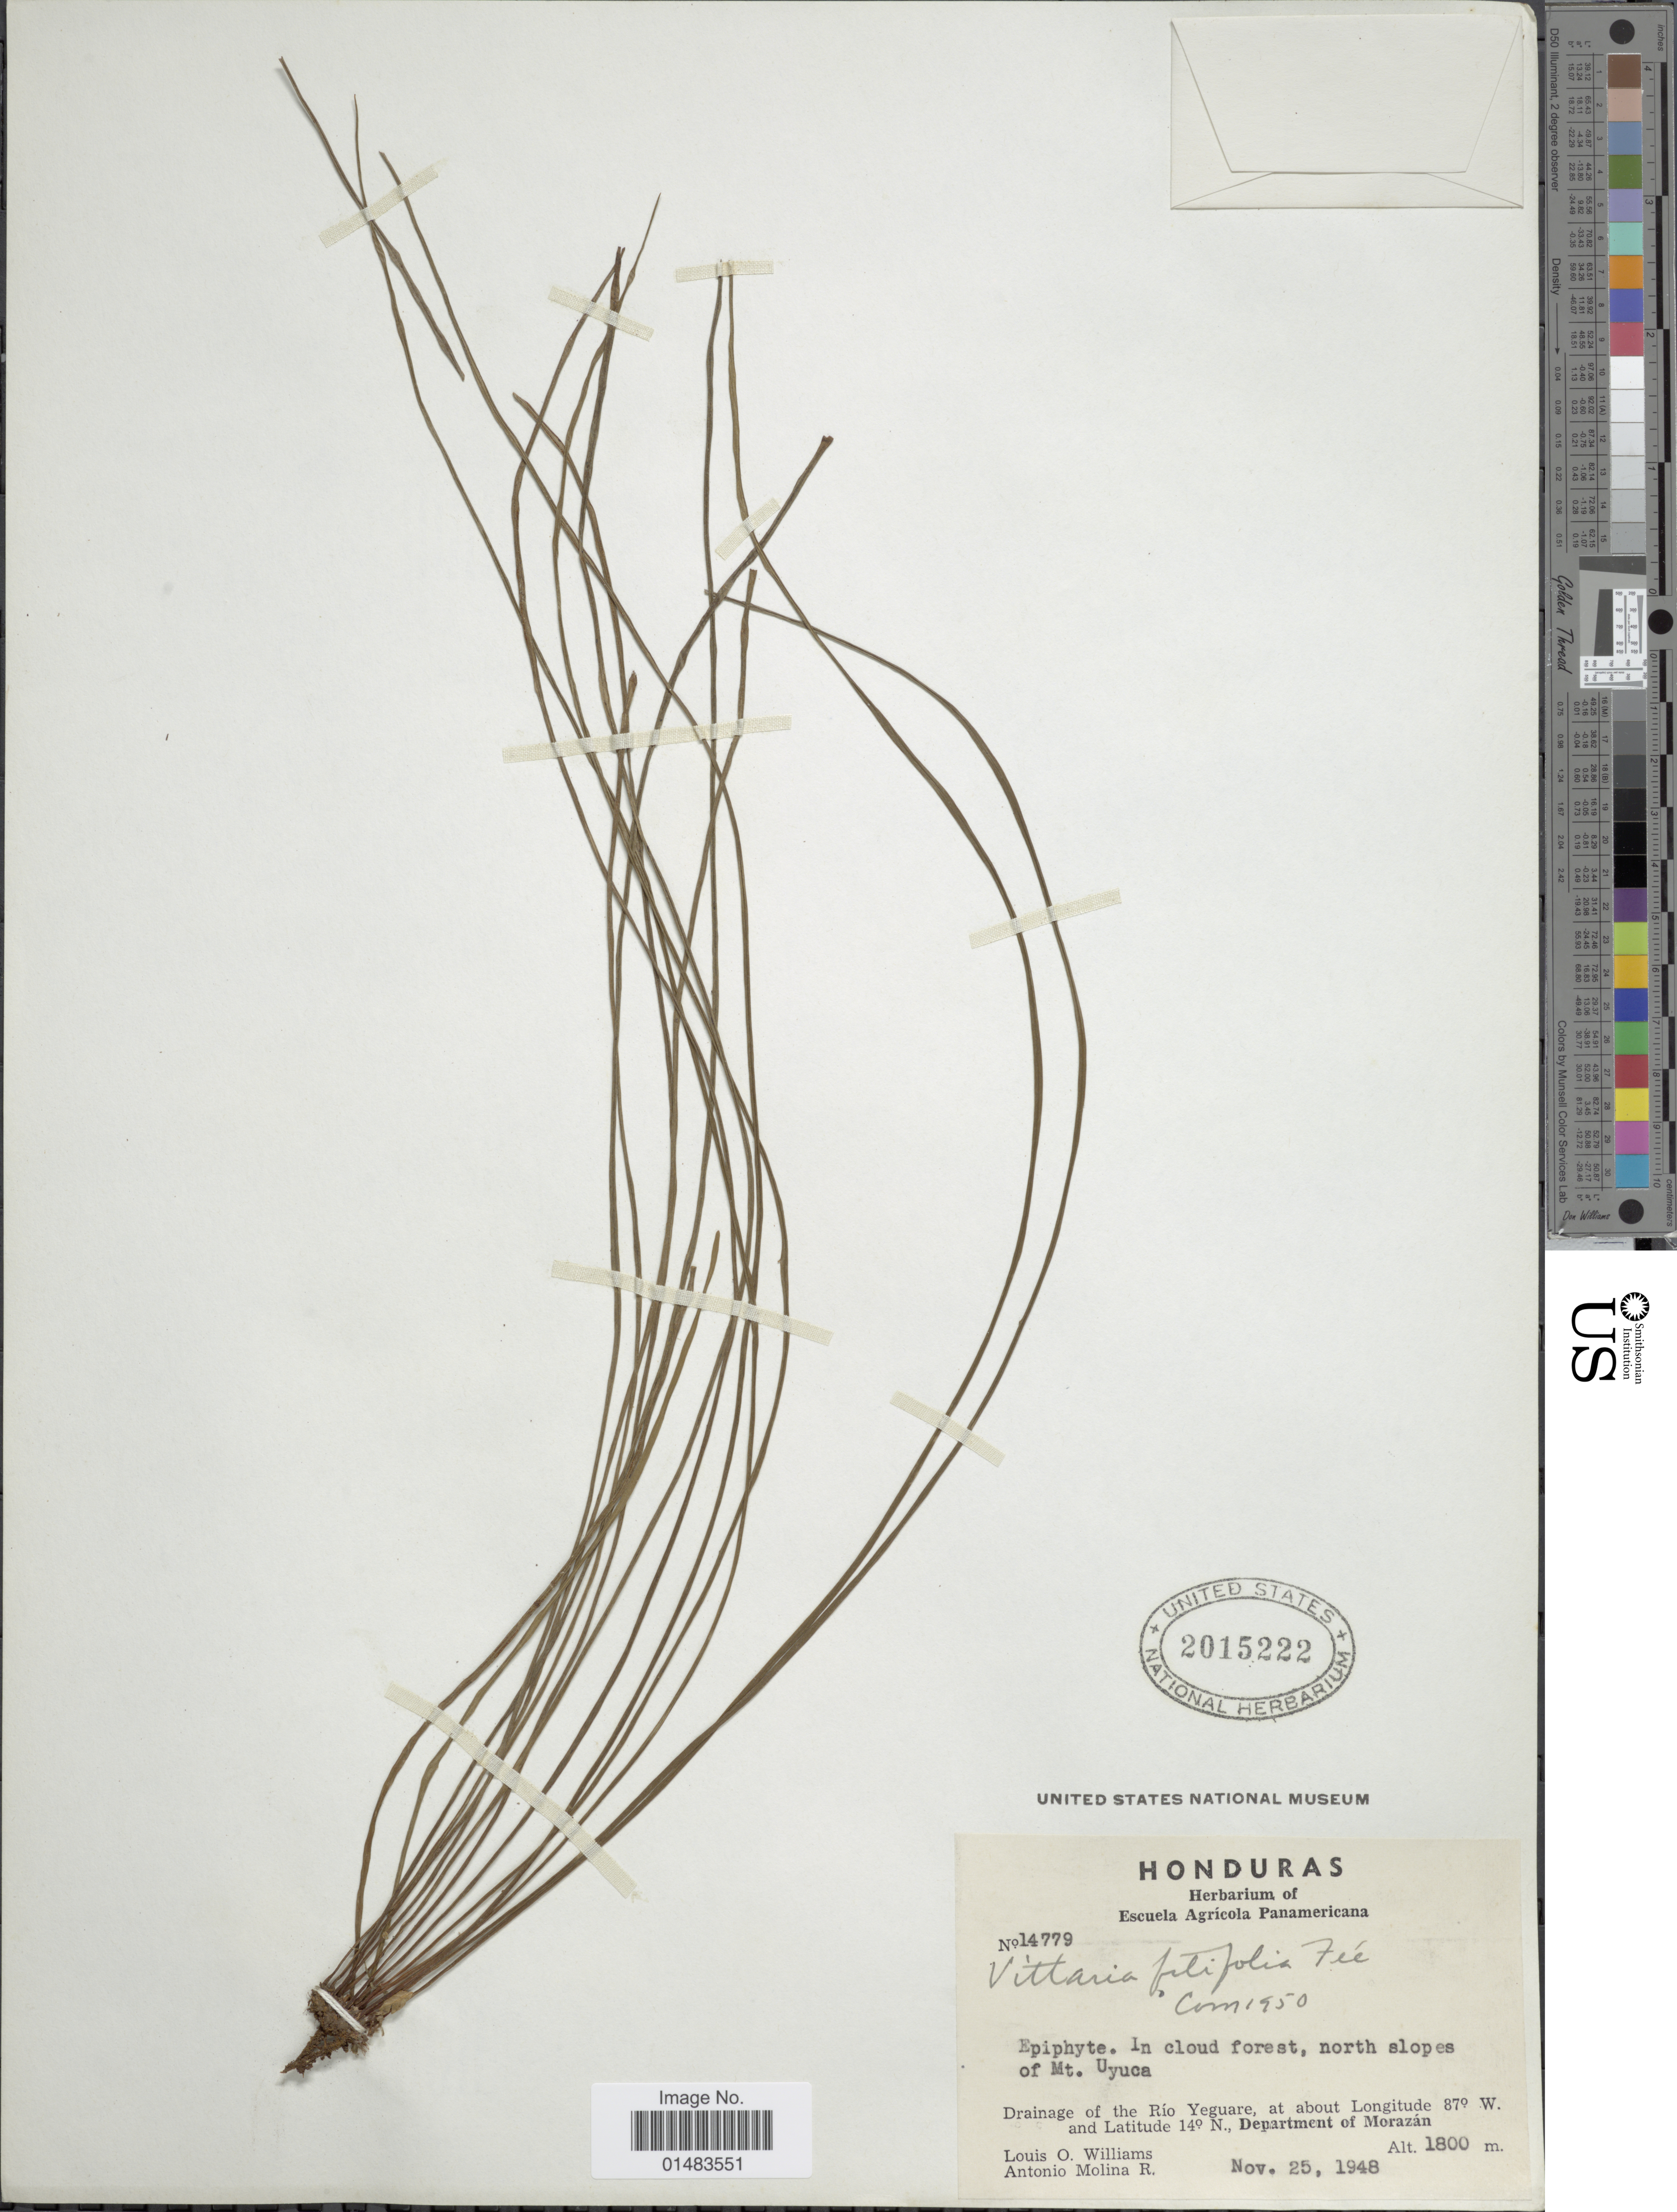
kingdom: Plantae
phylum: Tracheophyta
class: Polypodiopsida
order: Polypodiales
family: Pteridaceae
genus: Vittaria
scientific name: Vittaria graminifolia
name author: Kaulf.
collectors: L. O. Williams & A. Molina R.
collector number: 14779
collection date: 1948-11-25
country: Honduras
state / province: Fco. Morazán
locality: Epiphyte. in cloud forest, north slopes of Mt. Uyuca, Drainage of the Rio Yeguare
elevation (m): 1800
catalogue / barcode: US 2015222